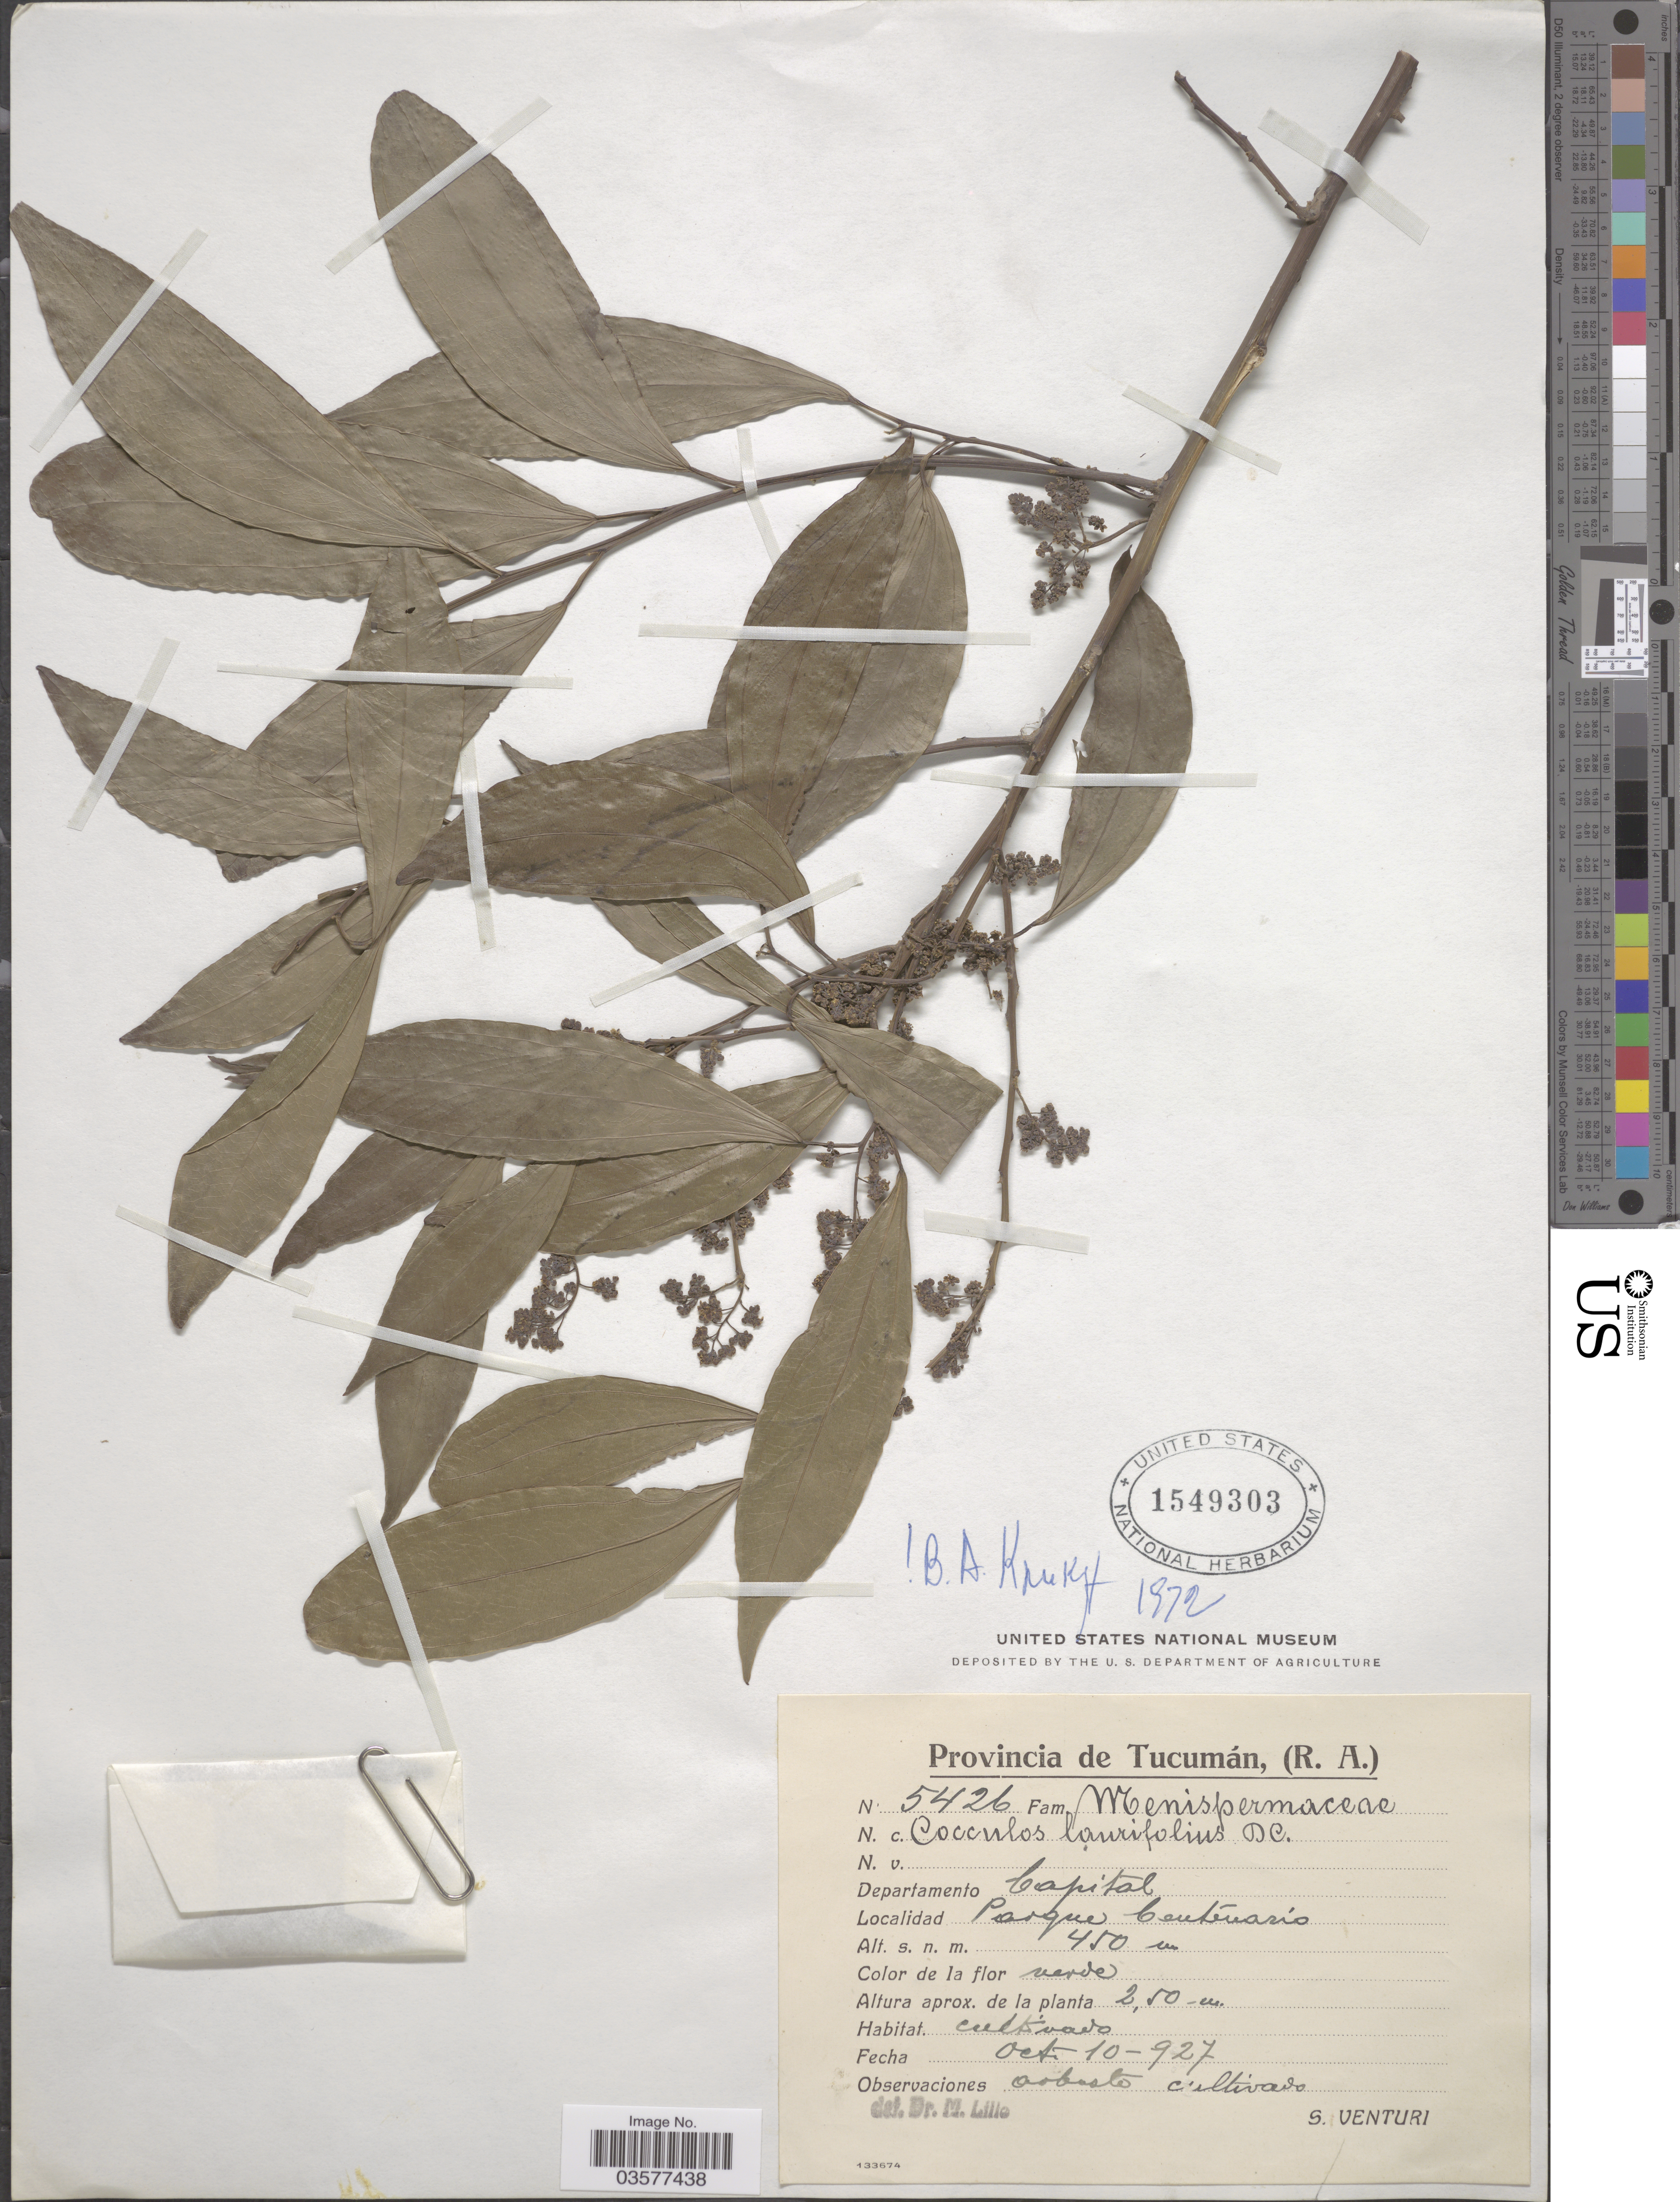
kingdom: Plantae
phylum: Tracheophyta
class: Magnoliopsida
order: Ranunculales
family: Menispermaceae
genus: Cocculus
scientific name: Cocculus laurifolius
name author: DC.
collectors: S. Venturi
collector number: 5426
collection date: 1927-10-10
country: Argentina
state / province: Tucuman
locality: Departamento Capital. Parque Centenario.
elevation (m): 450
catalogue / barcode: US 1549303